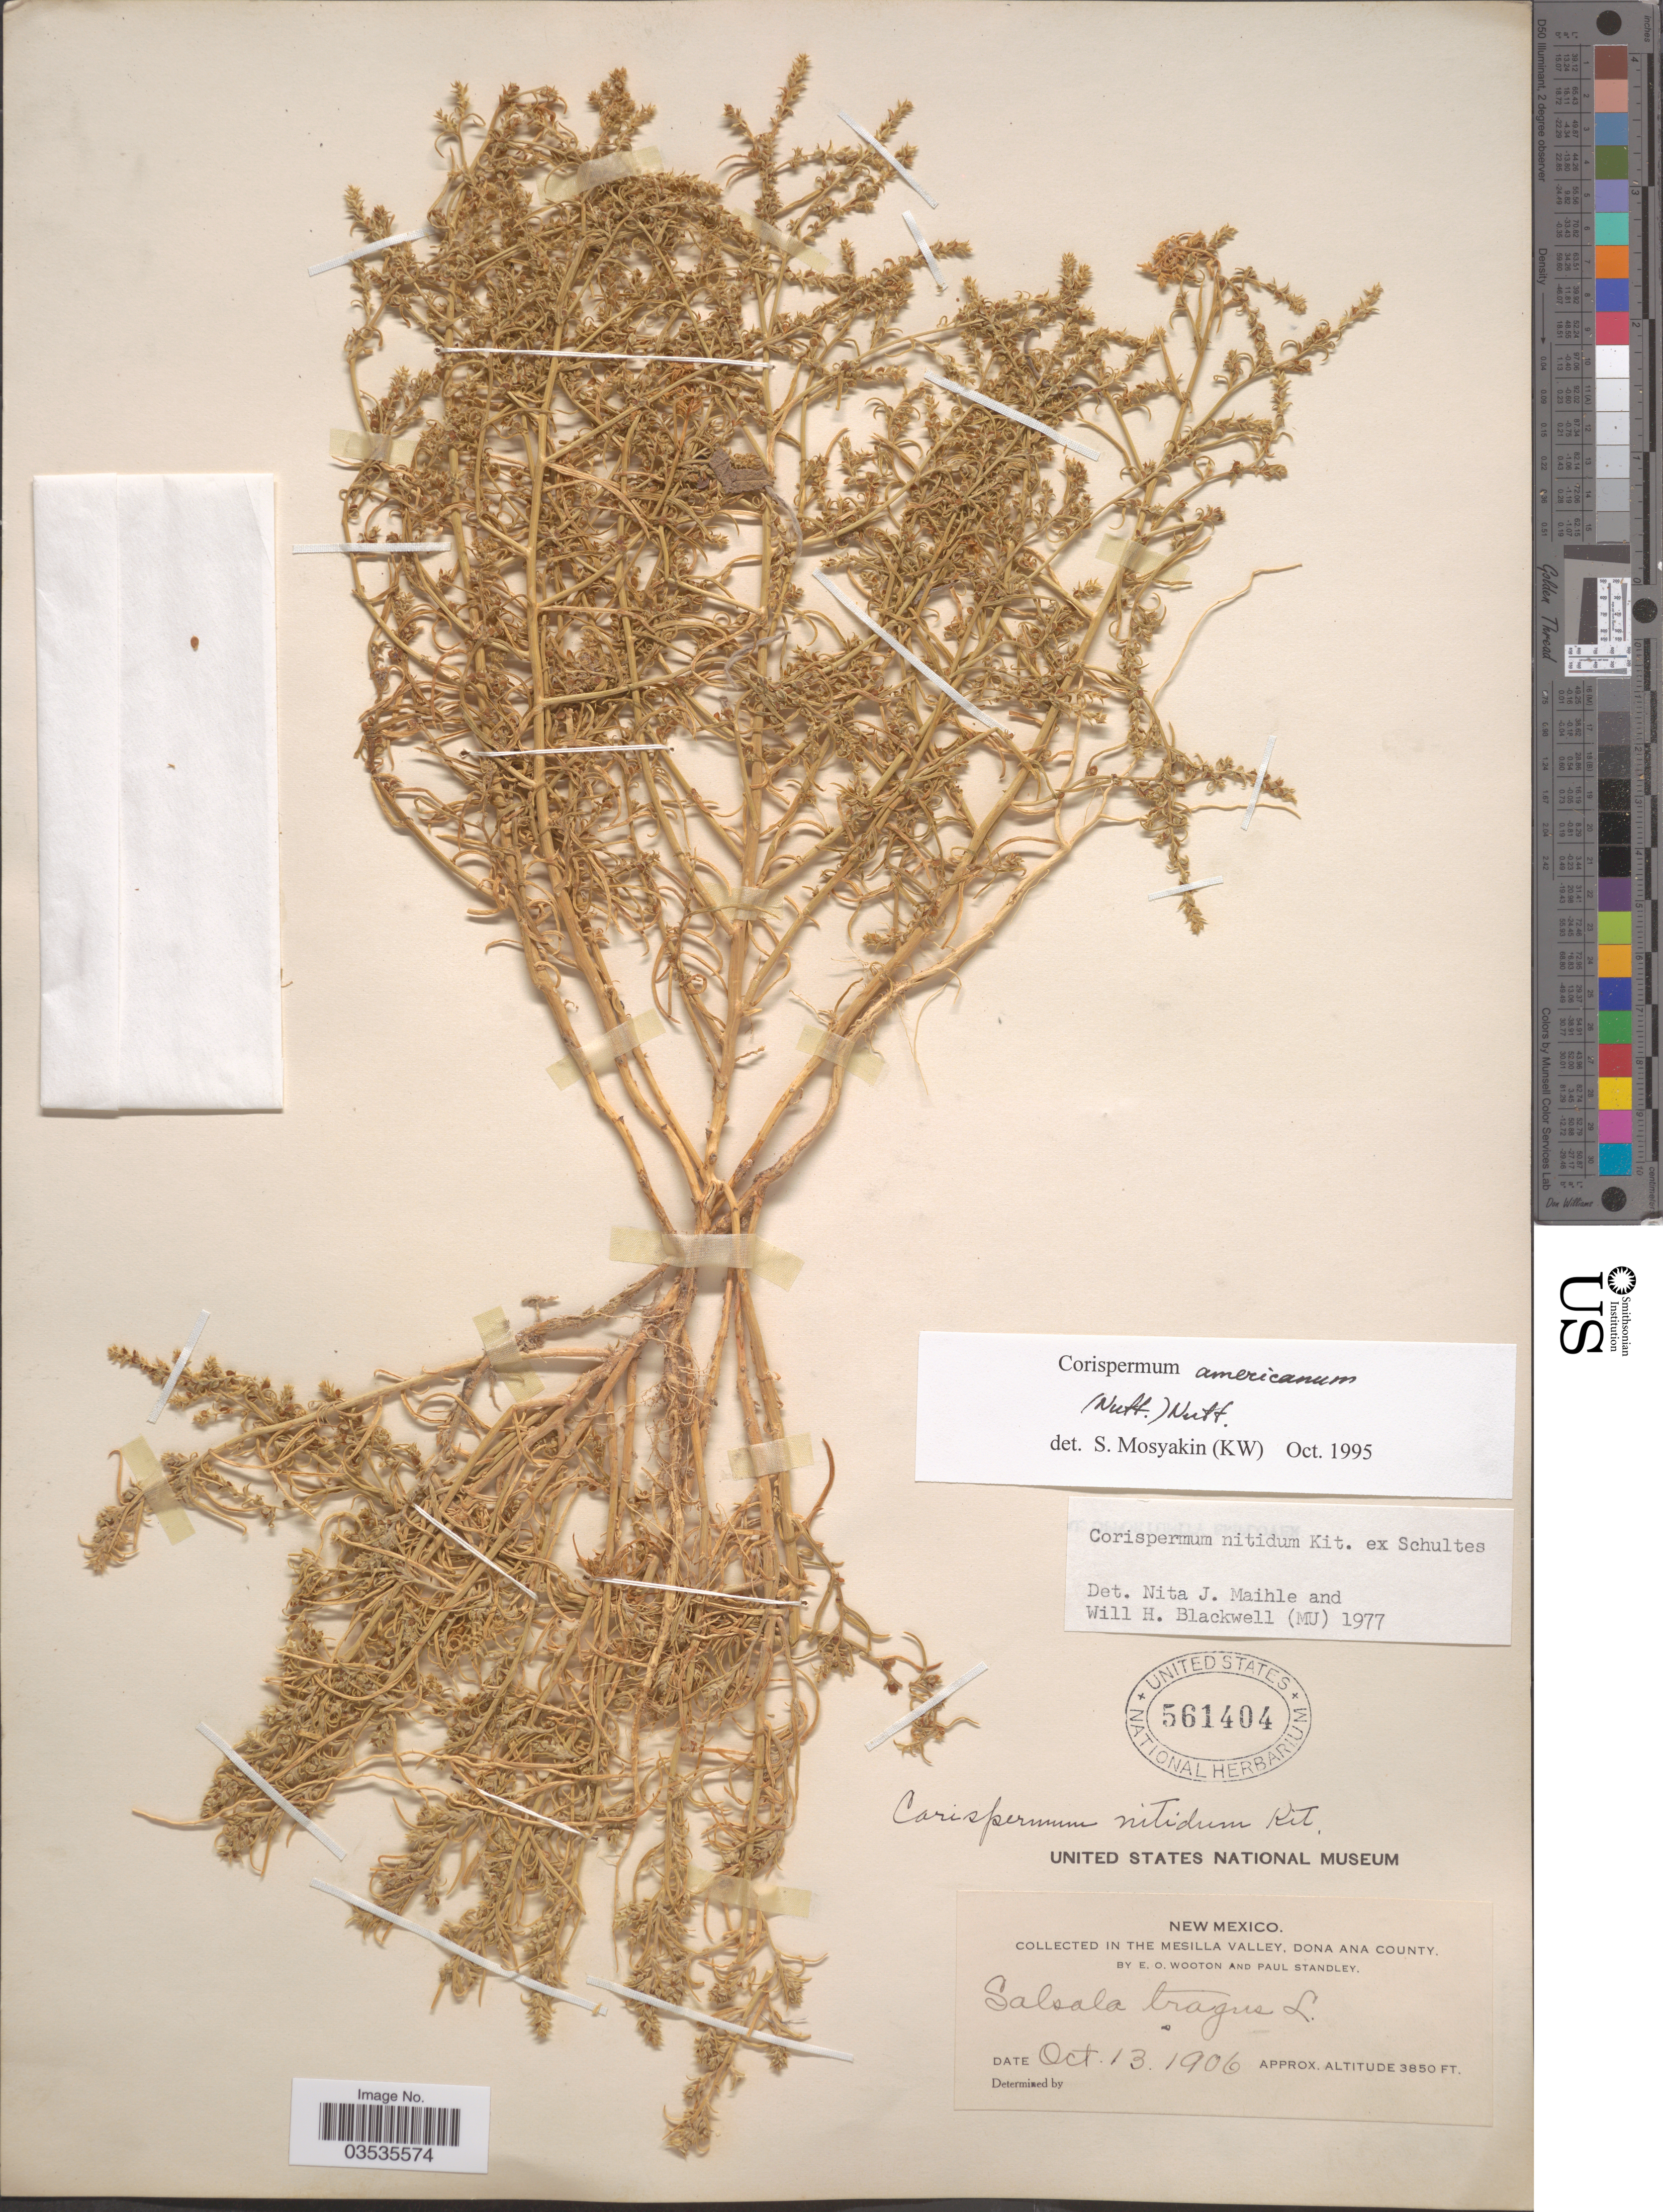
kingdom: Plantae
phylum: Tracheophyta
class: Magnoliopsida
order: Caryophyllales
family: Amaranthaceae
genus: Corispermum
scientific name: Corispermum americanum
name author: (Nutt.) Nutt.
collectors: E. O. Wooton & P. C. Standley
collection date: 1906-10-13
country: United States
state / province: New Mexico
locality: In the Mesilla Valley, Dona Ana County.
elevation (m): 1173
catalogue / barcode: US 561404